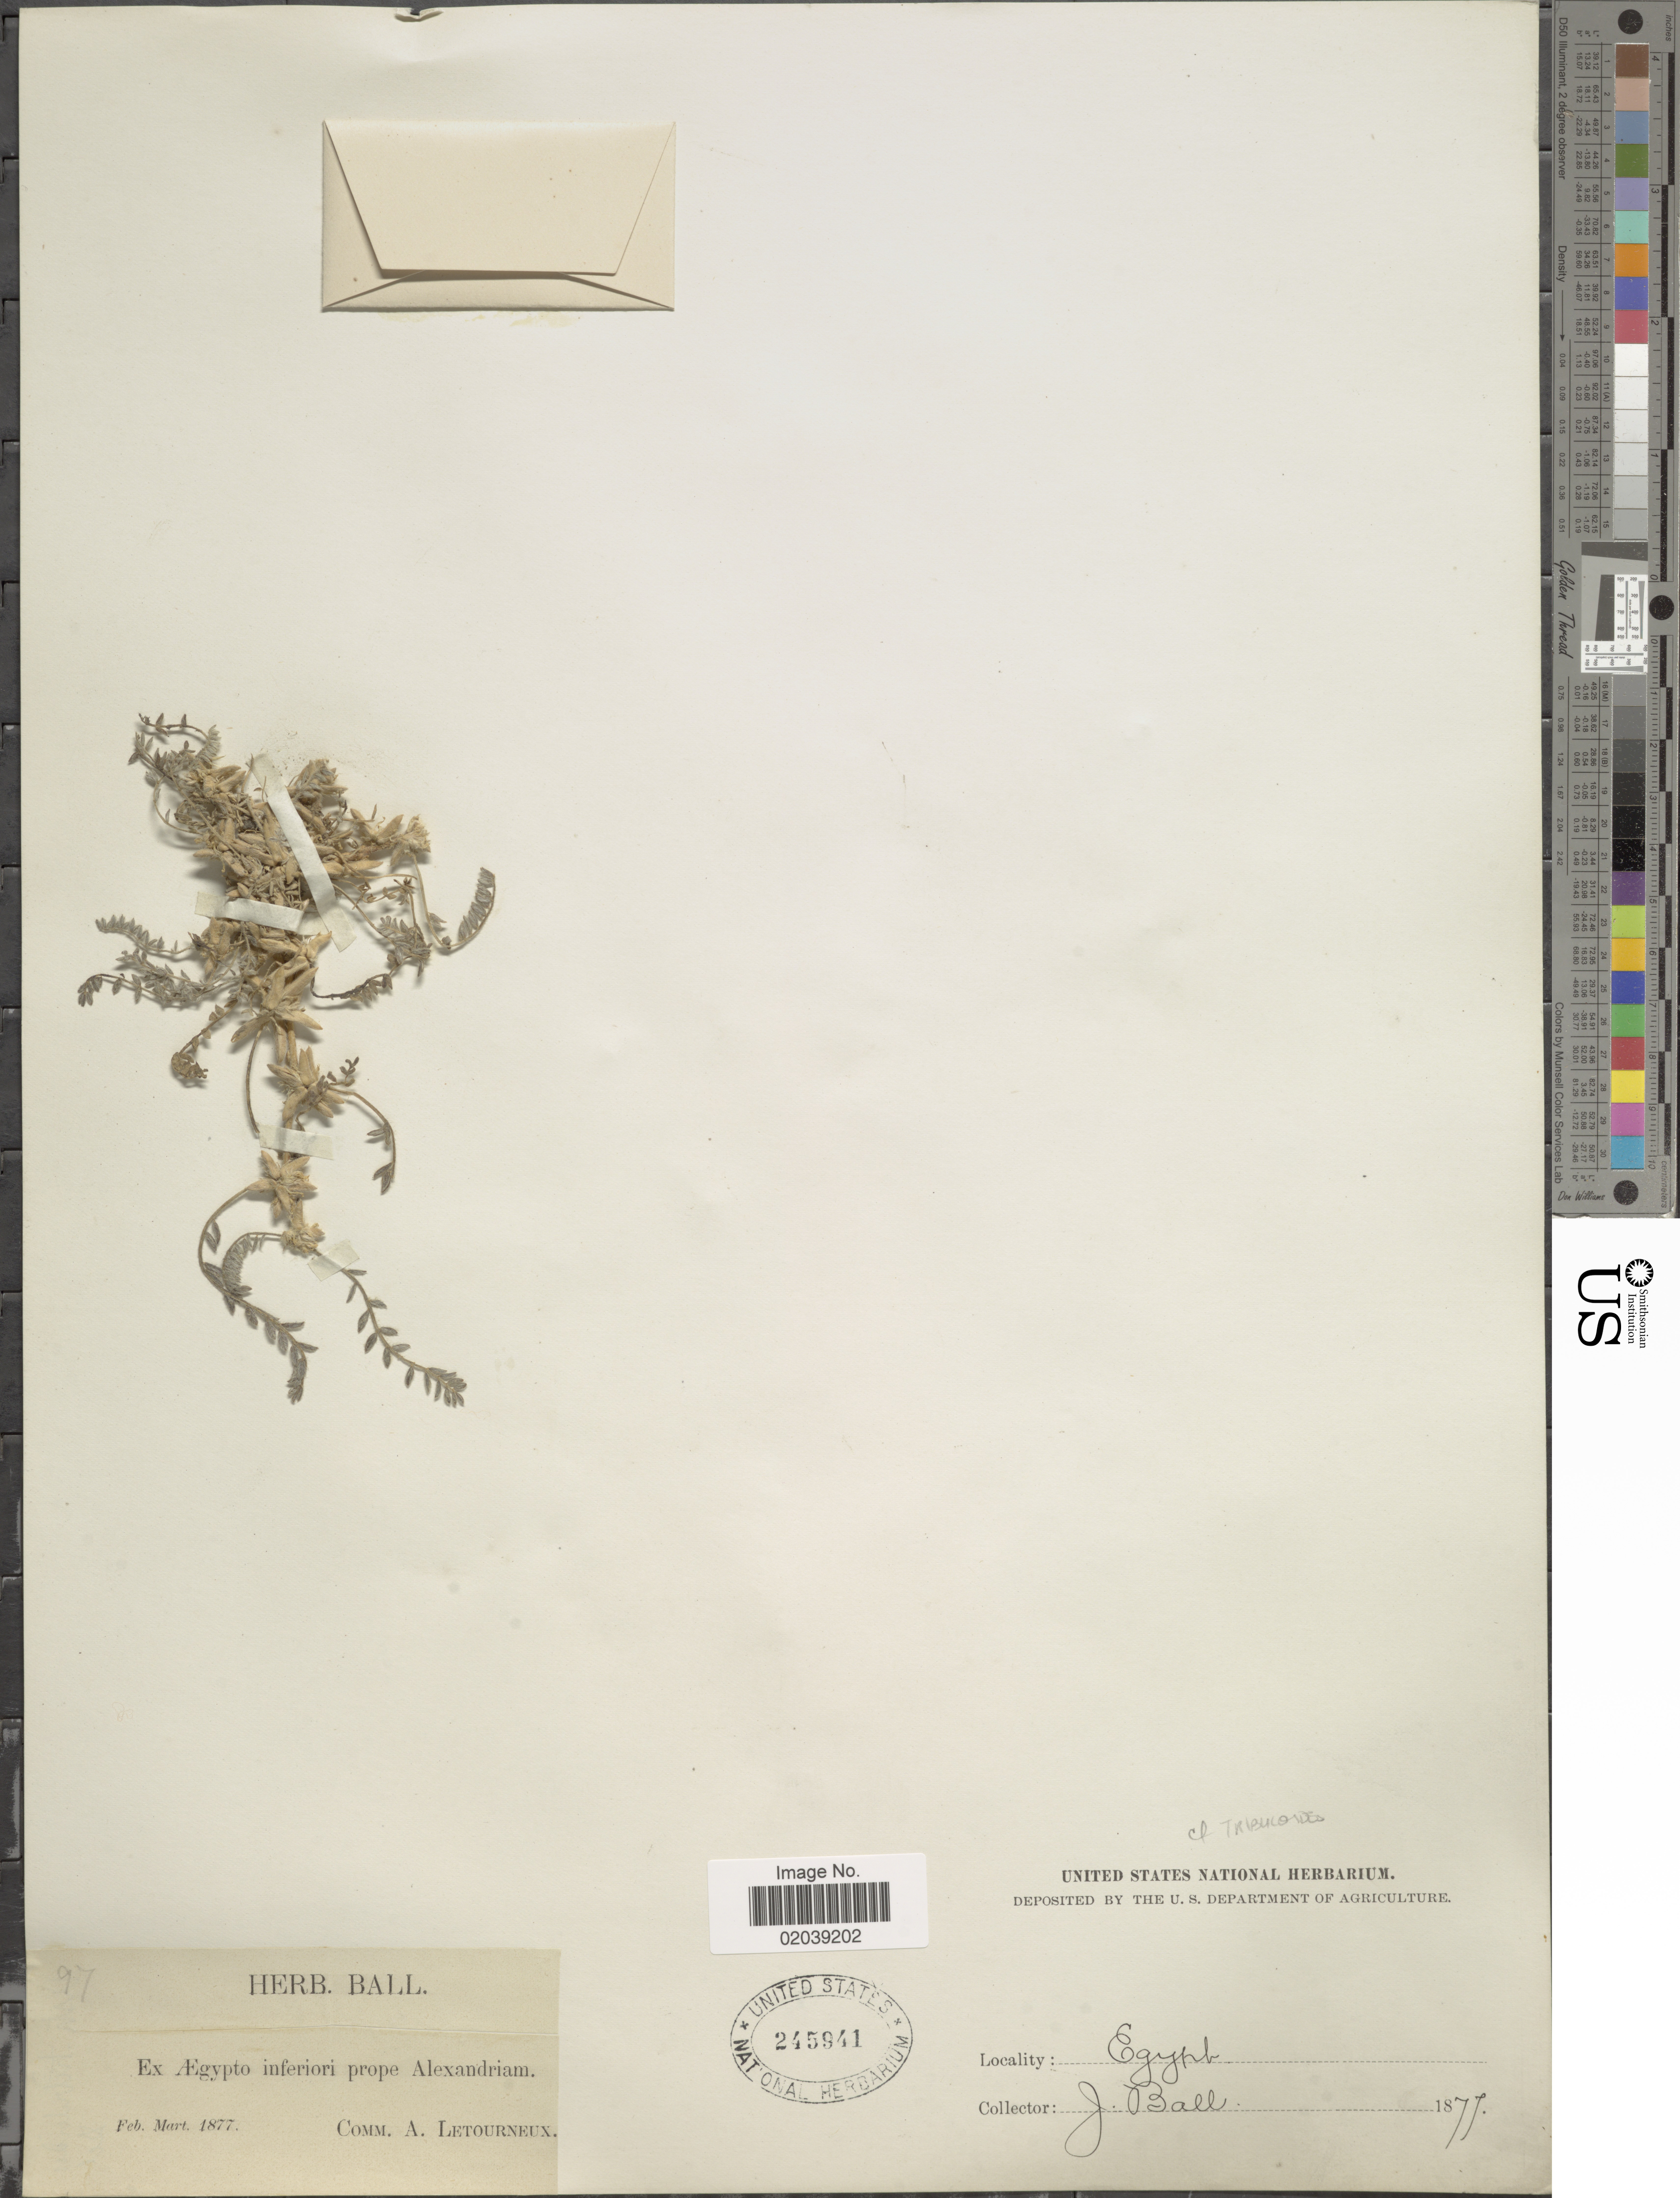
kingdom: Plantae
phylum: Tracheophyta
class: Magnoliopsida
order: Fabales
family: Fabaceae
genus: Astragalus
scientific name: Astragalus tribuloides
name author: Delile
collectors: J. Ball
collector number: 97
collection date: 1877-02/1877-03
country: Egypt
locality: Ex Aegypto inferiori prope Alexandriam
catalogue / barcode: US 245941